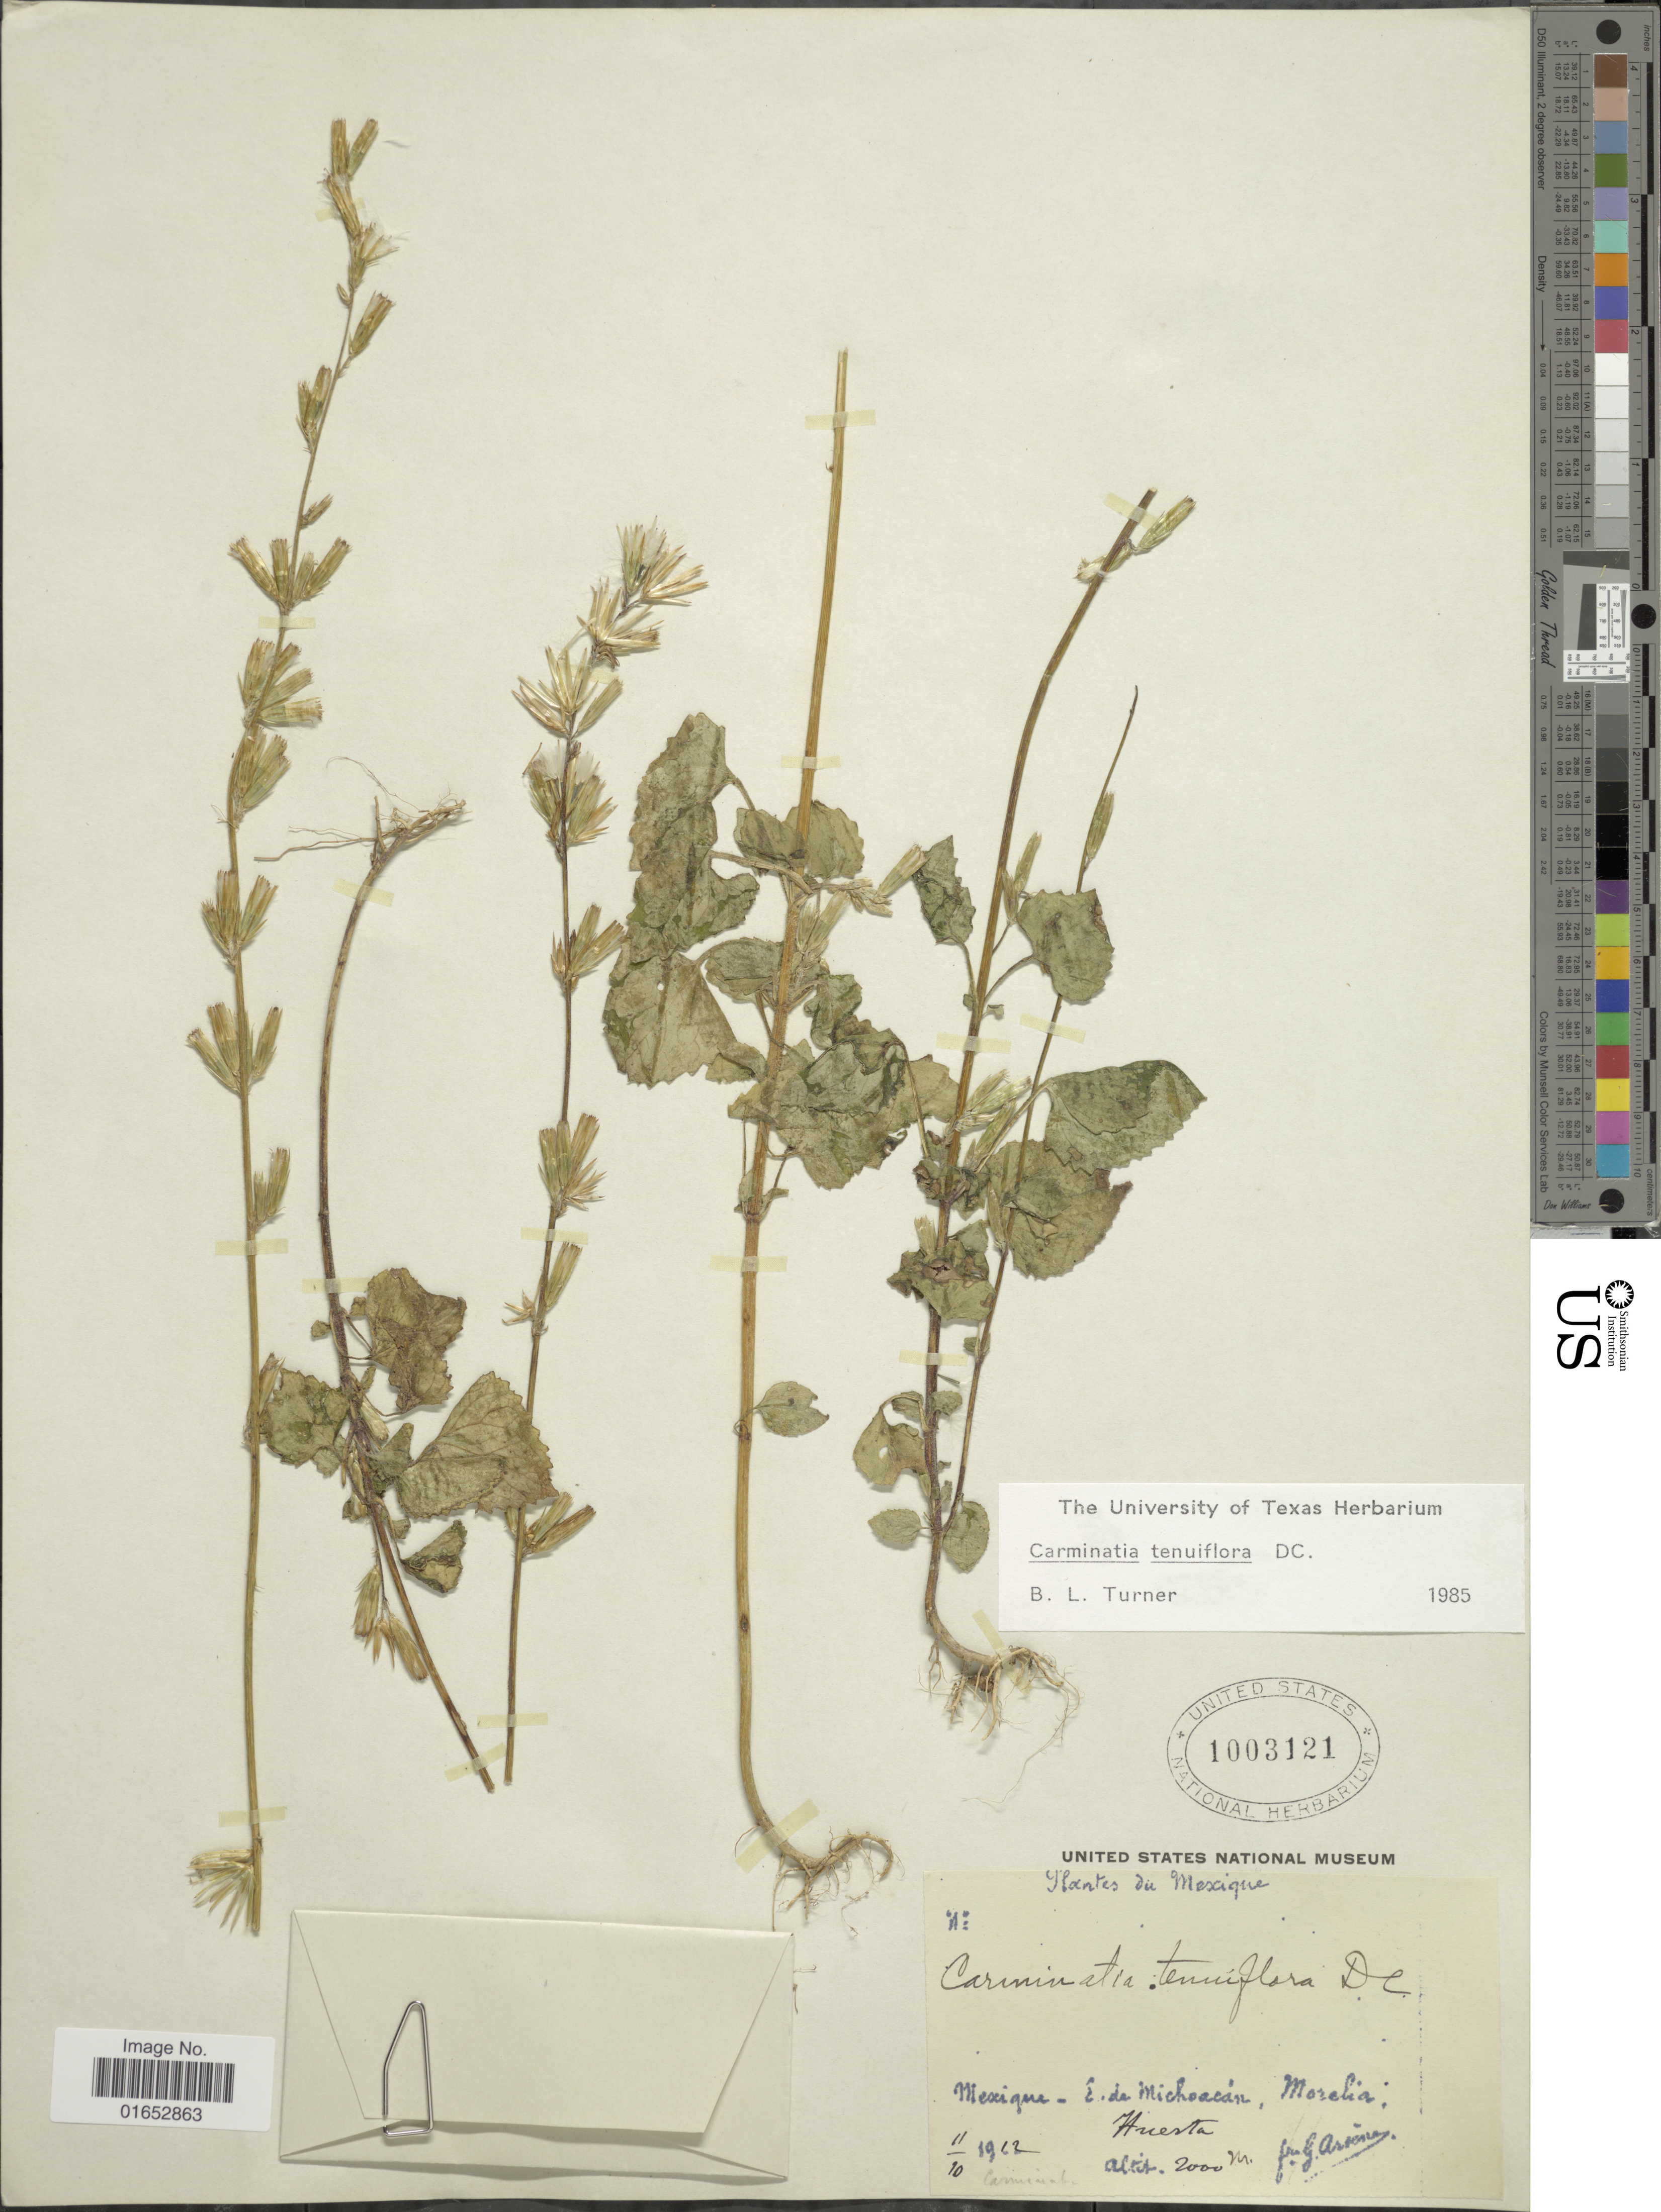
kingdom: Plantae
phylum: Tracheophyta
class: Magnoliopsida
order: Asterales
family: Asteraceae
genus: Carminatia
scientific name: Carminatia tenuiflora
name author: DC.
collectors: Bro. G. Arsène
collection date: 1912-10-11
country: Mexico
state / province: Michoacán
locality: E. de Michoacán, Morelia, Huesta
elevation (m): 2000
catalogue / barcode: US 1003121